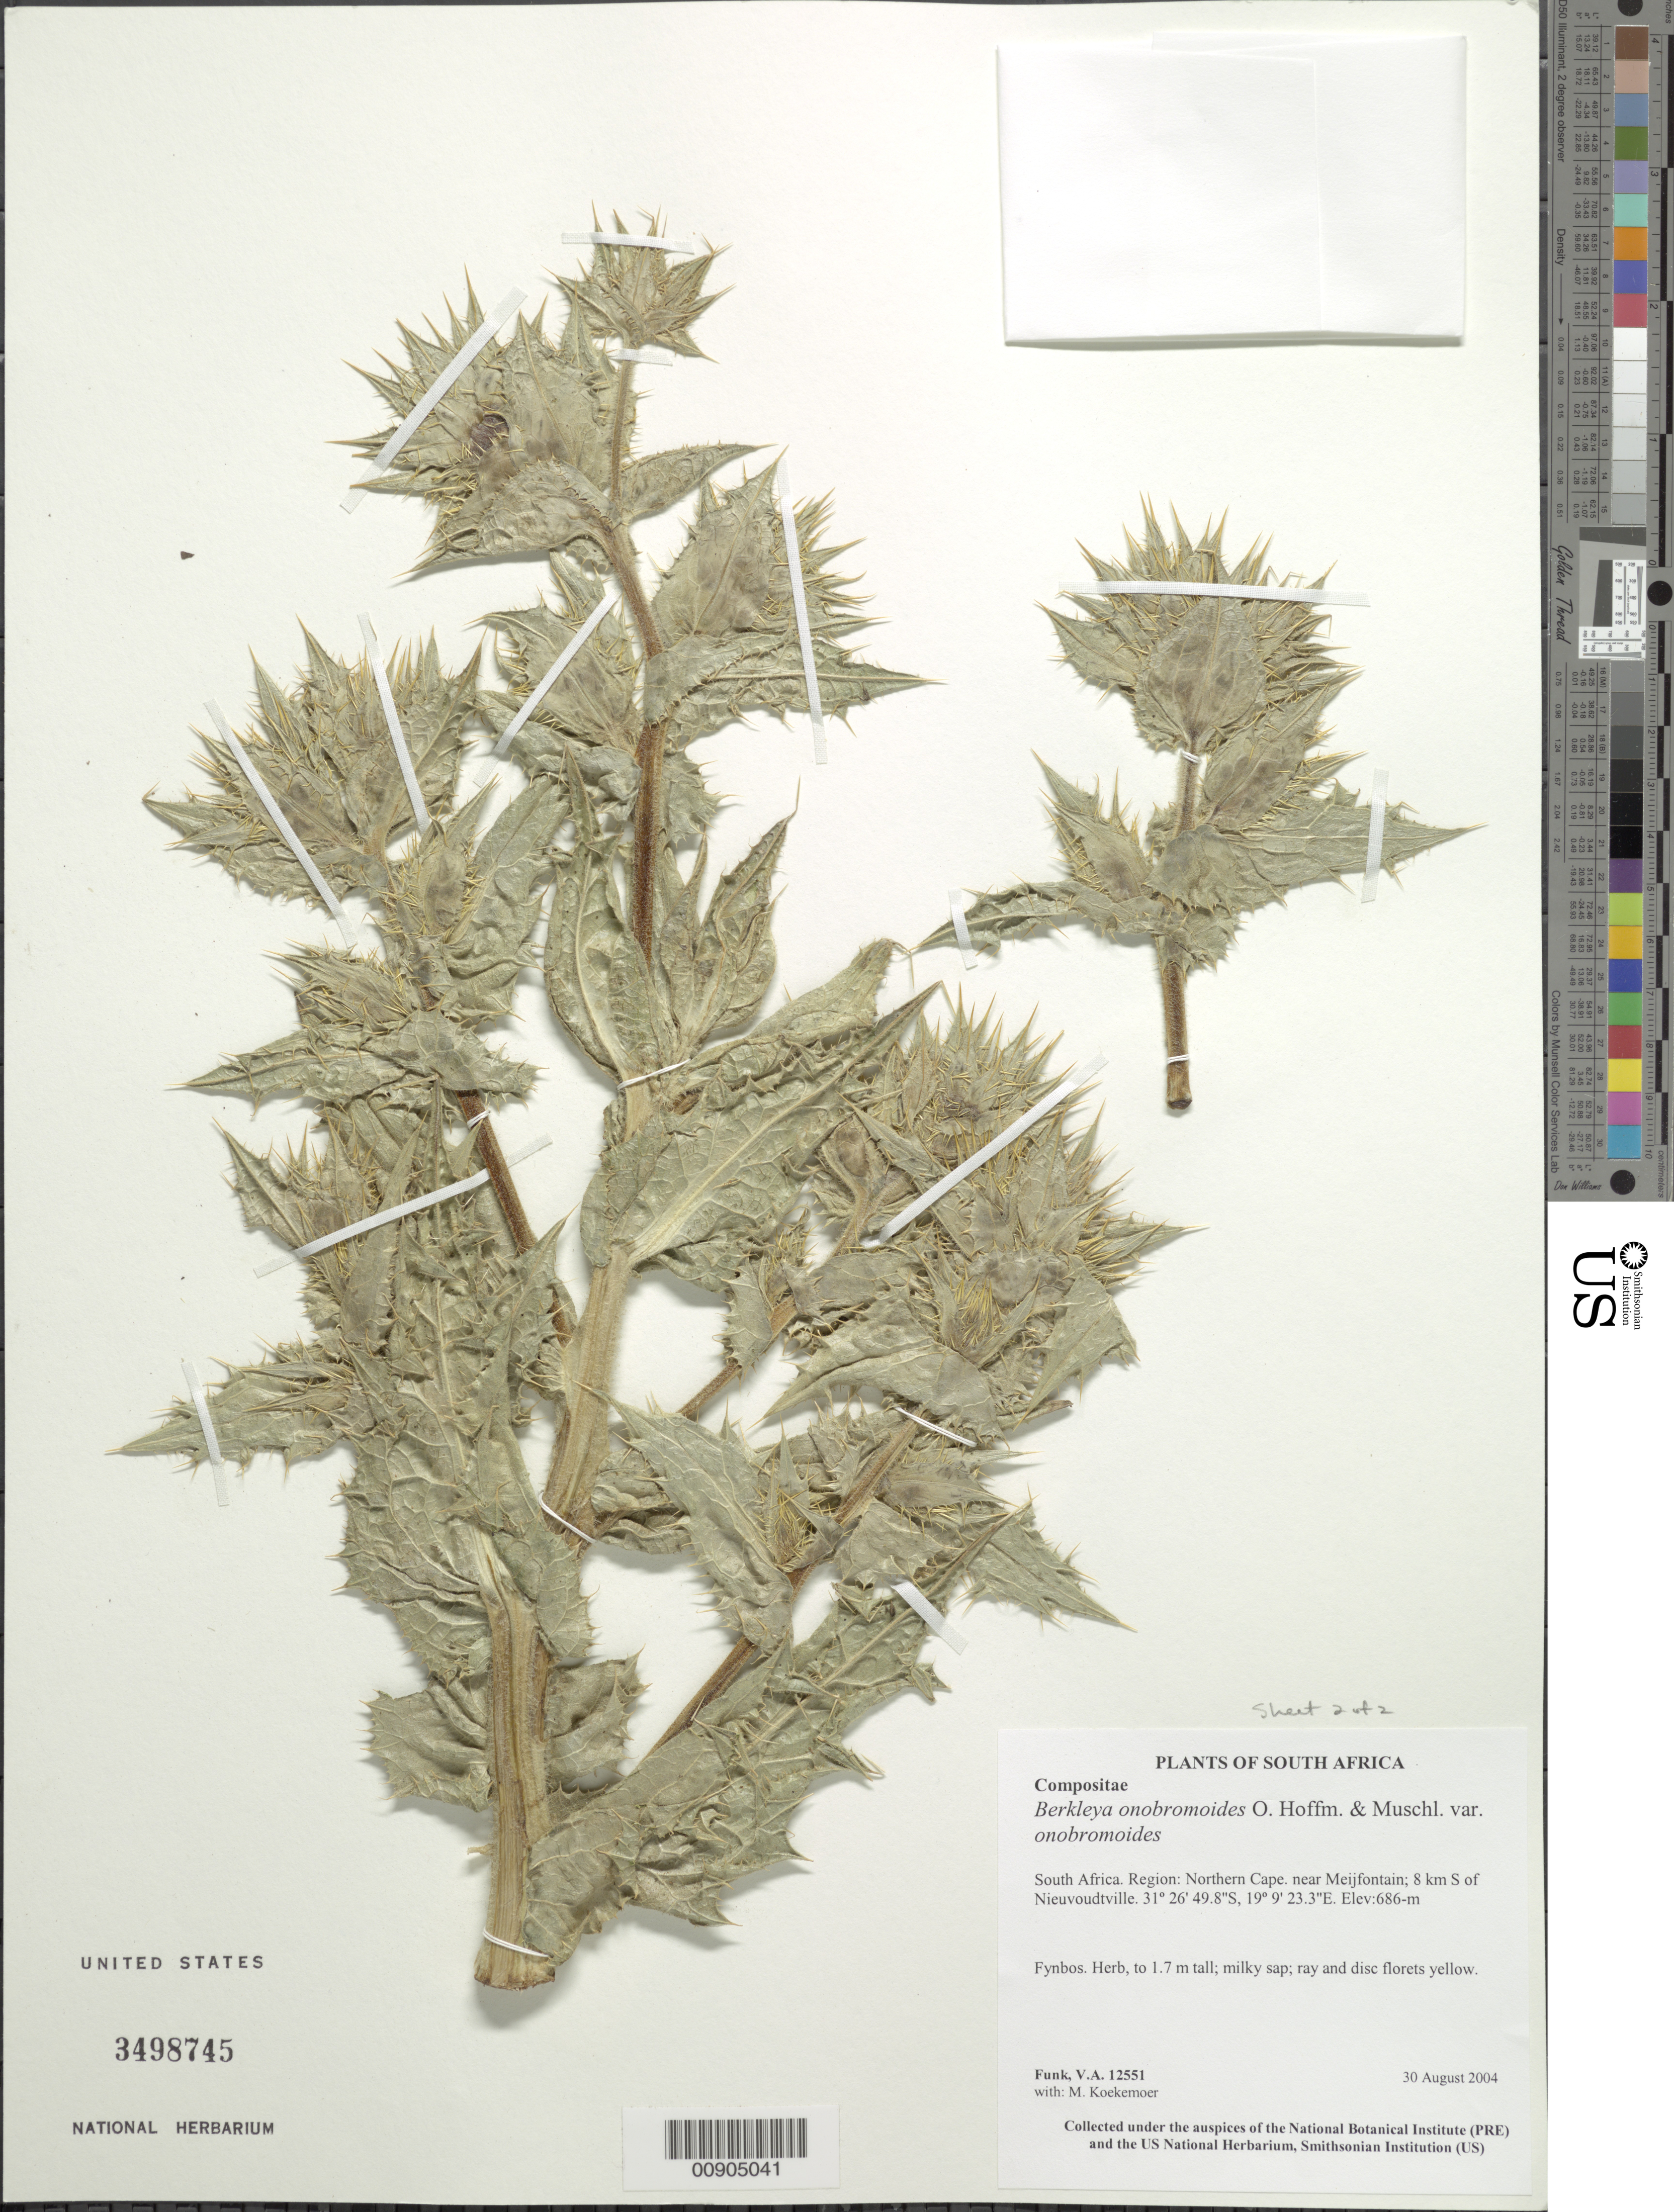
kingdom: Plantae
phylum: Tracheophyta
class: Magnoliopsida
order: Asterales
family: Asteraceae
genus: Berkheya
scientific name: Berkheya onobromoides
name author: (DC.) O. Hoffm. & Muschl.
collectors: V. Funk & M. Koekemoer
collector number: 12551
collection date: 2004-08-30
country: South Africa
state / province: Northern Cape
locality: South Africa. Region: Northern Cape, near Meijfontain; 8 km S of Nieuvoudtville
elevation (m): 686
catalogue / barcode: US 3498745